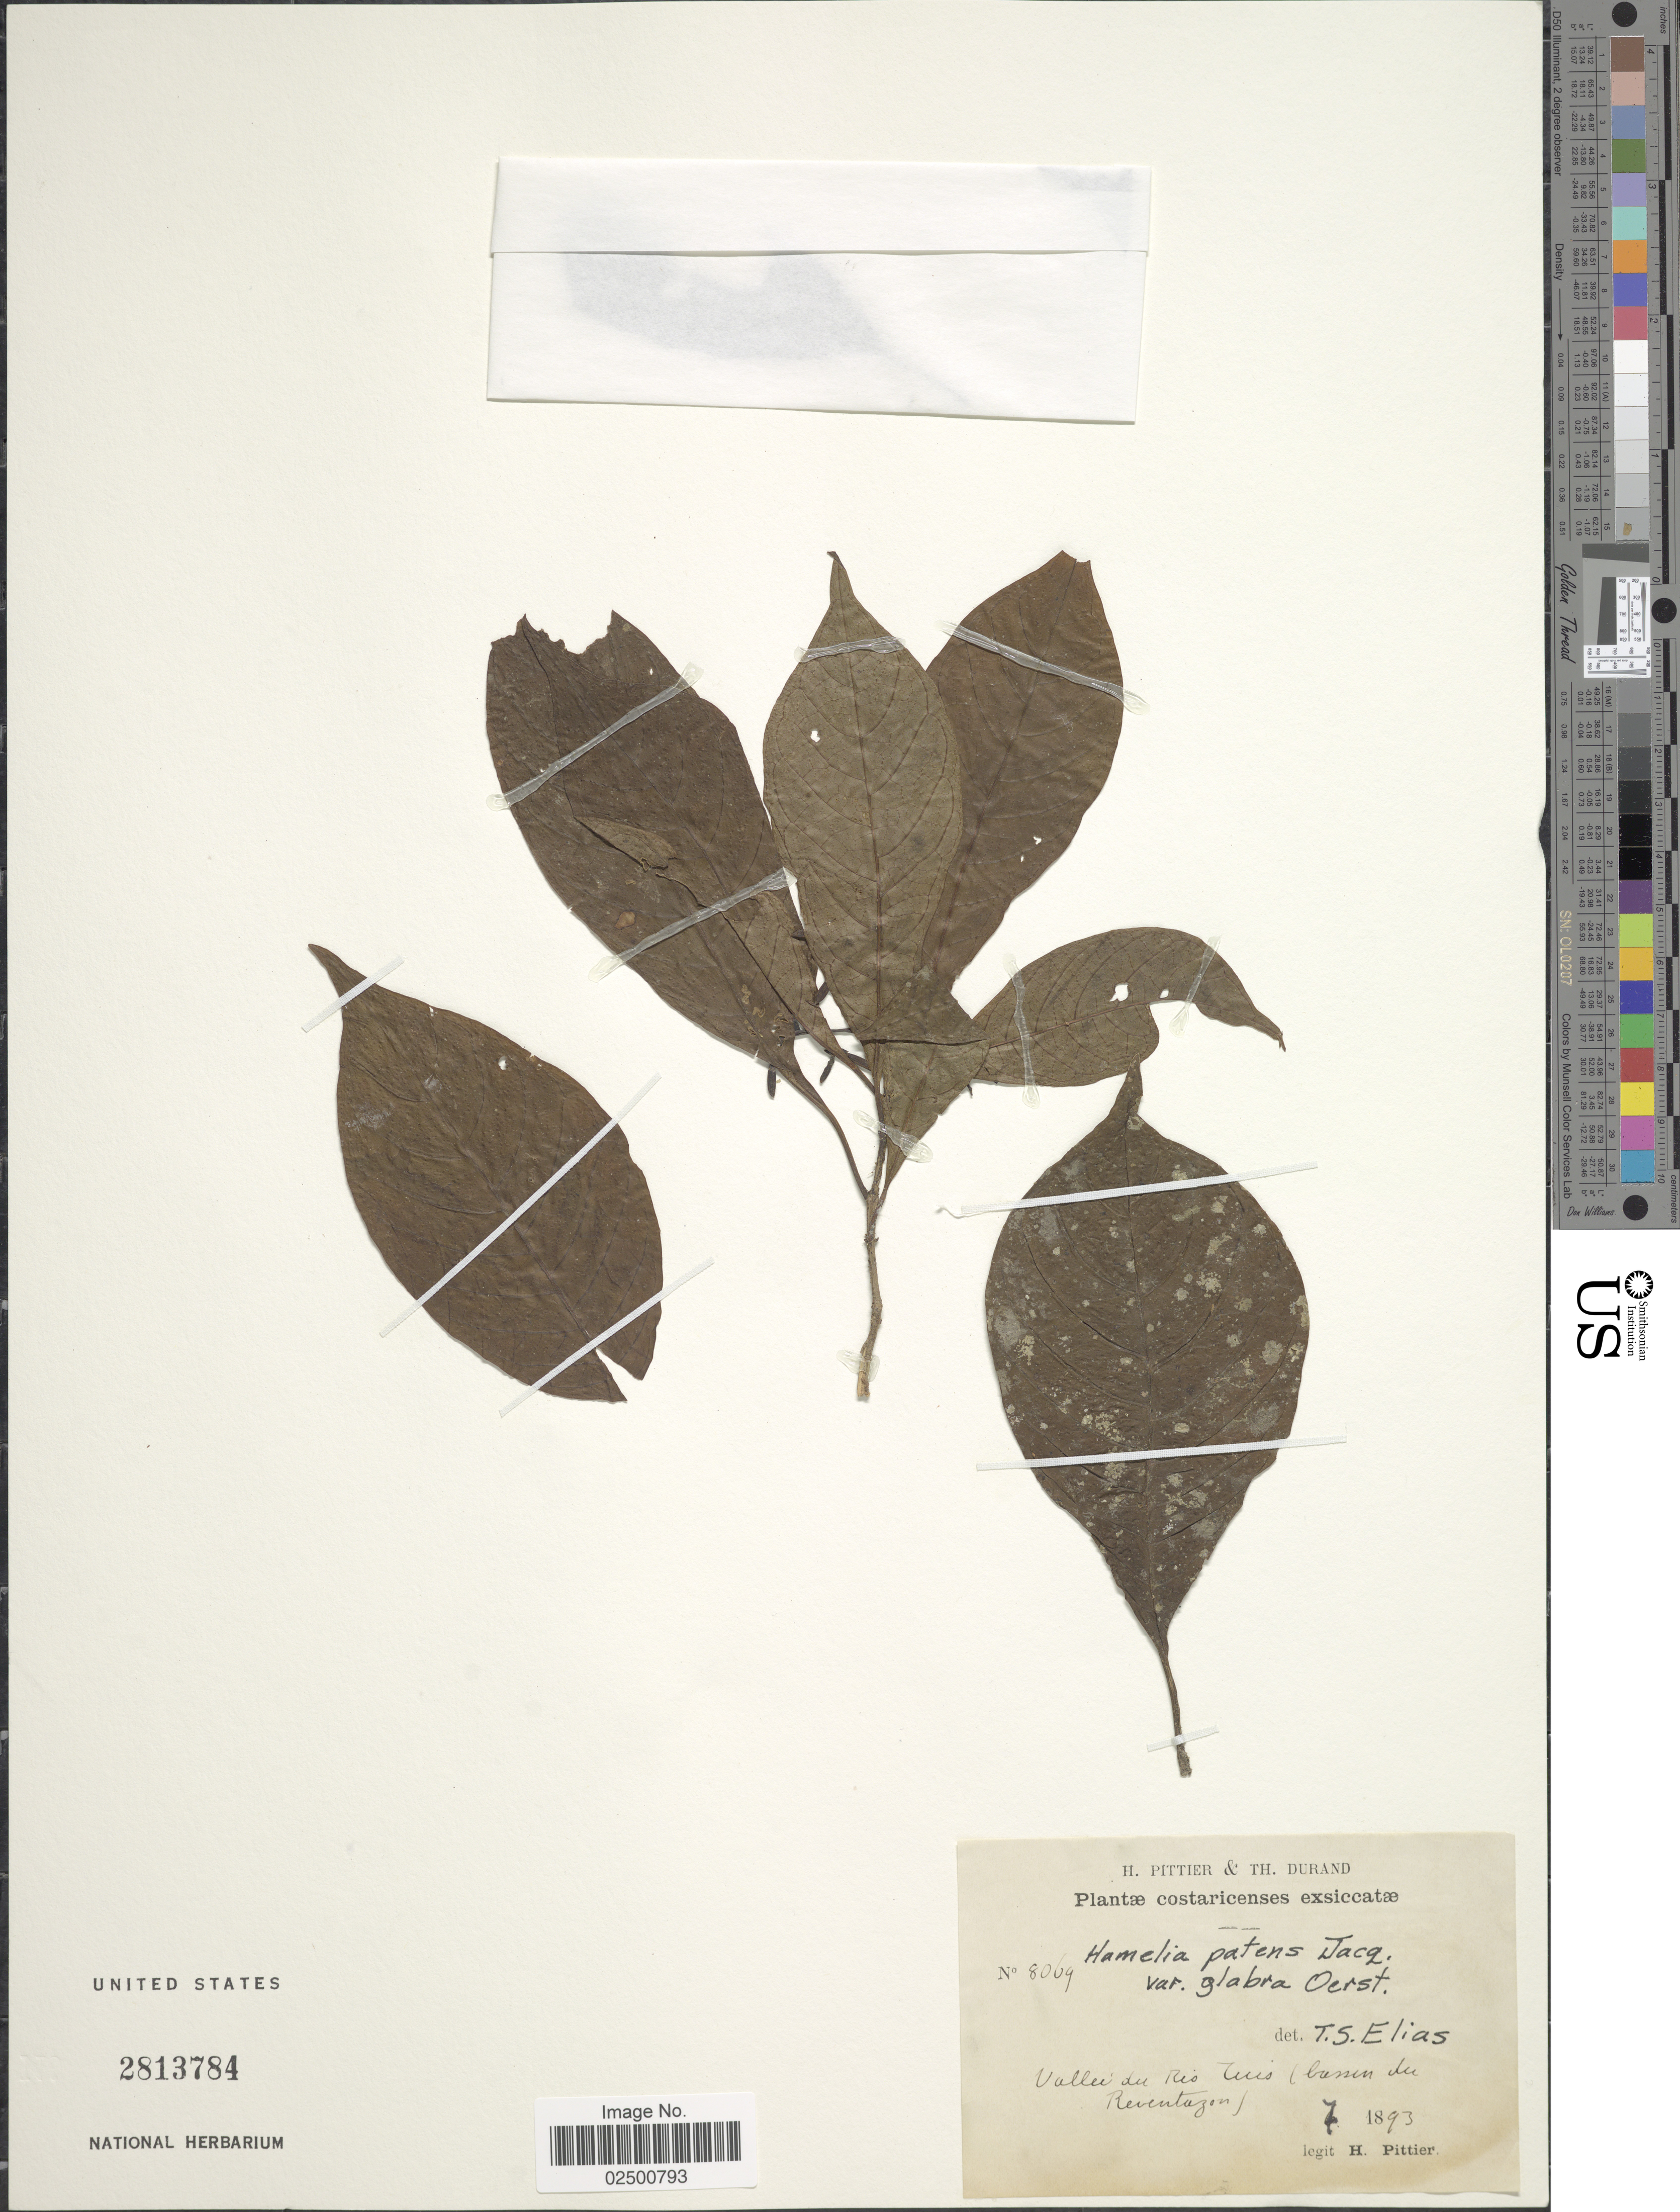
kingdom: Plantae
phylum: Tracheophyta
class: Magnoliopsida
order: Gentianales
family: Rubiaceae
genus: Hamelia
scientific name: Hamelia patens var. patens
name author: Jacq.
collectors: H. F. Pittier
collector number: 8069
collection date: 1893-07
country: Costa Rica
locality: Vallee du Rio Tuis (bassen du Reventazon) [valley of Tuis river (basin of Reventazon)]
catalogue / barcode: US 2813784